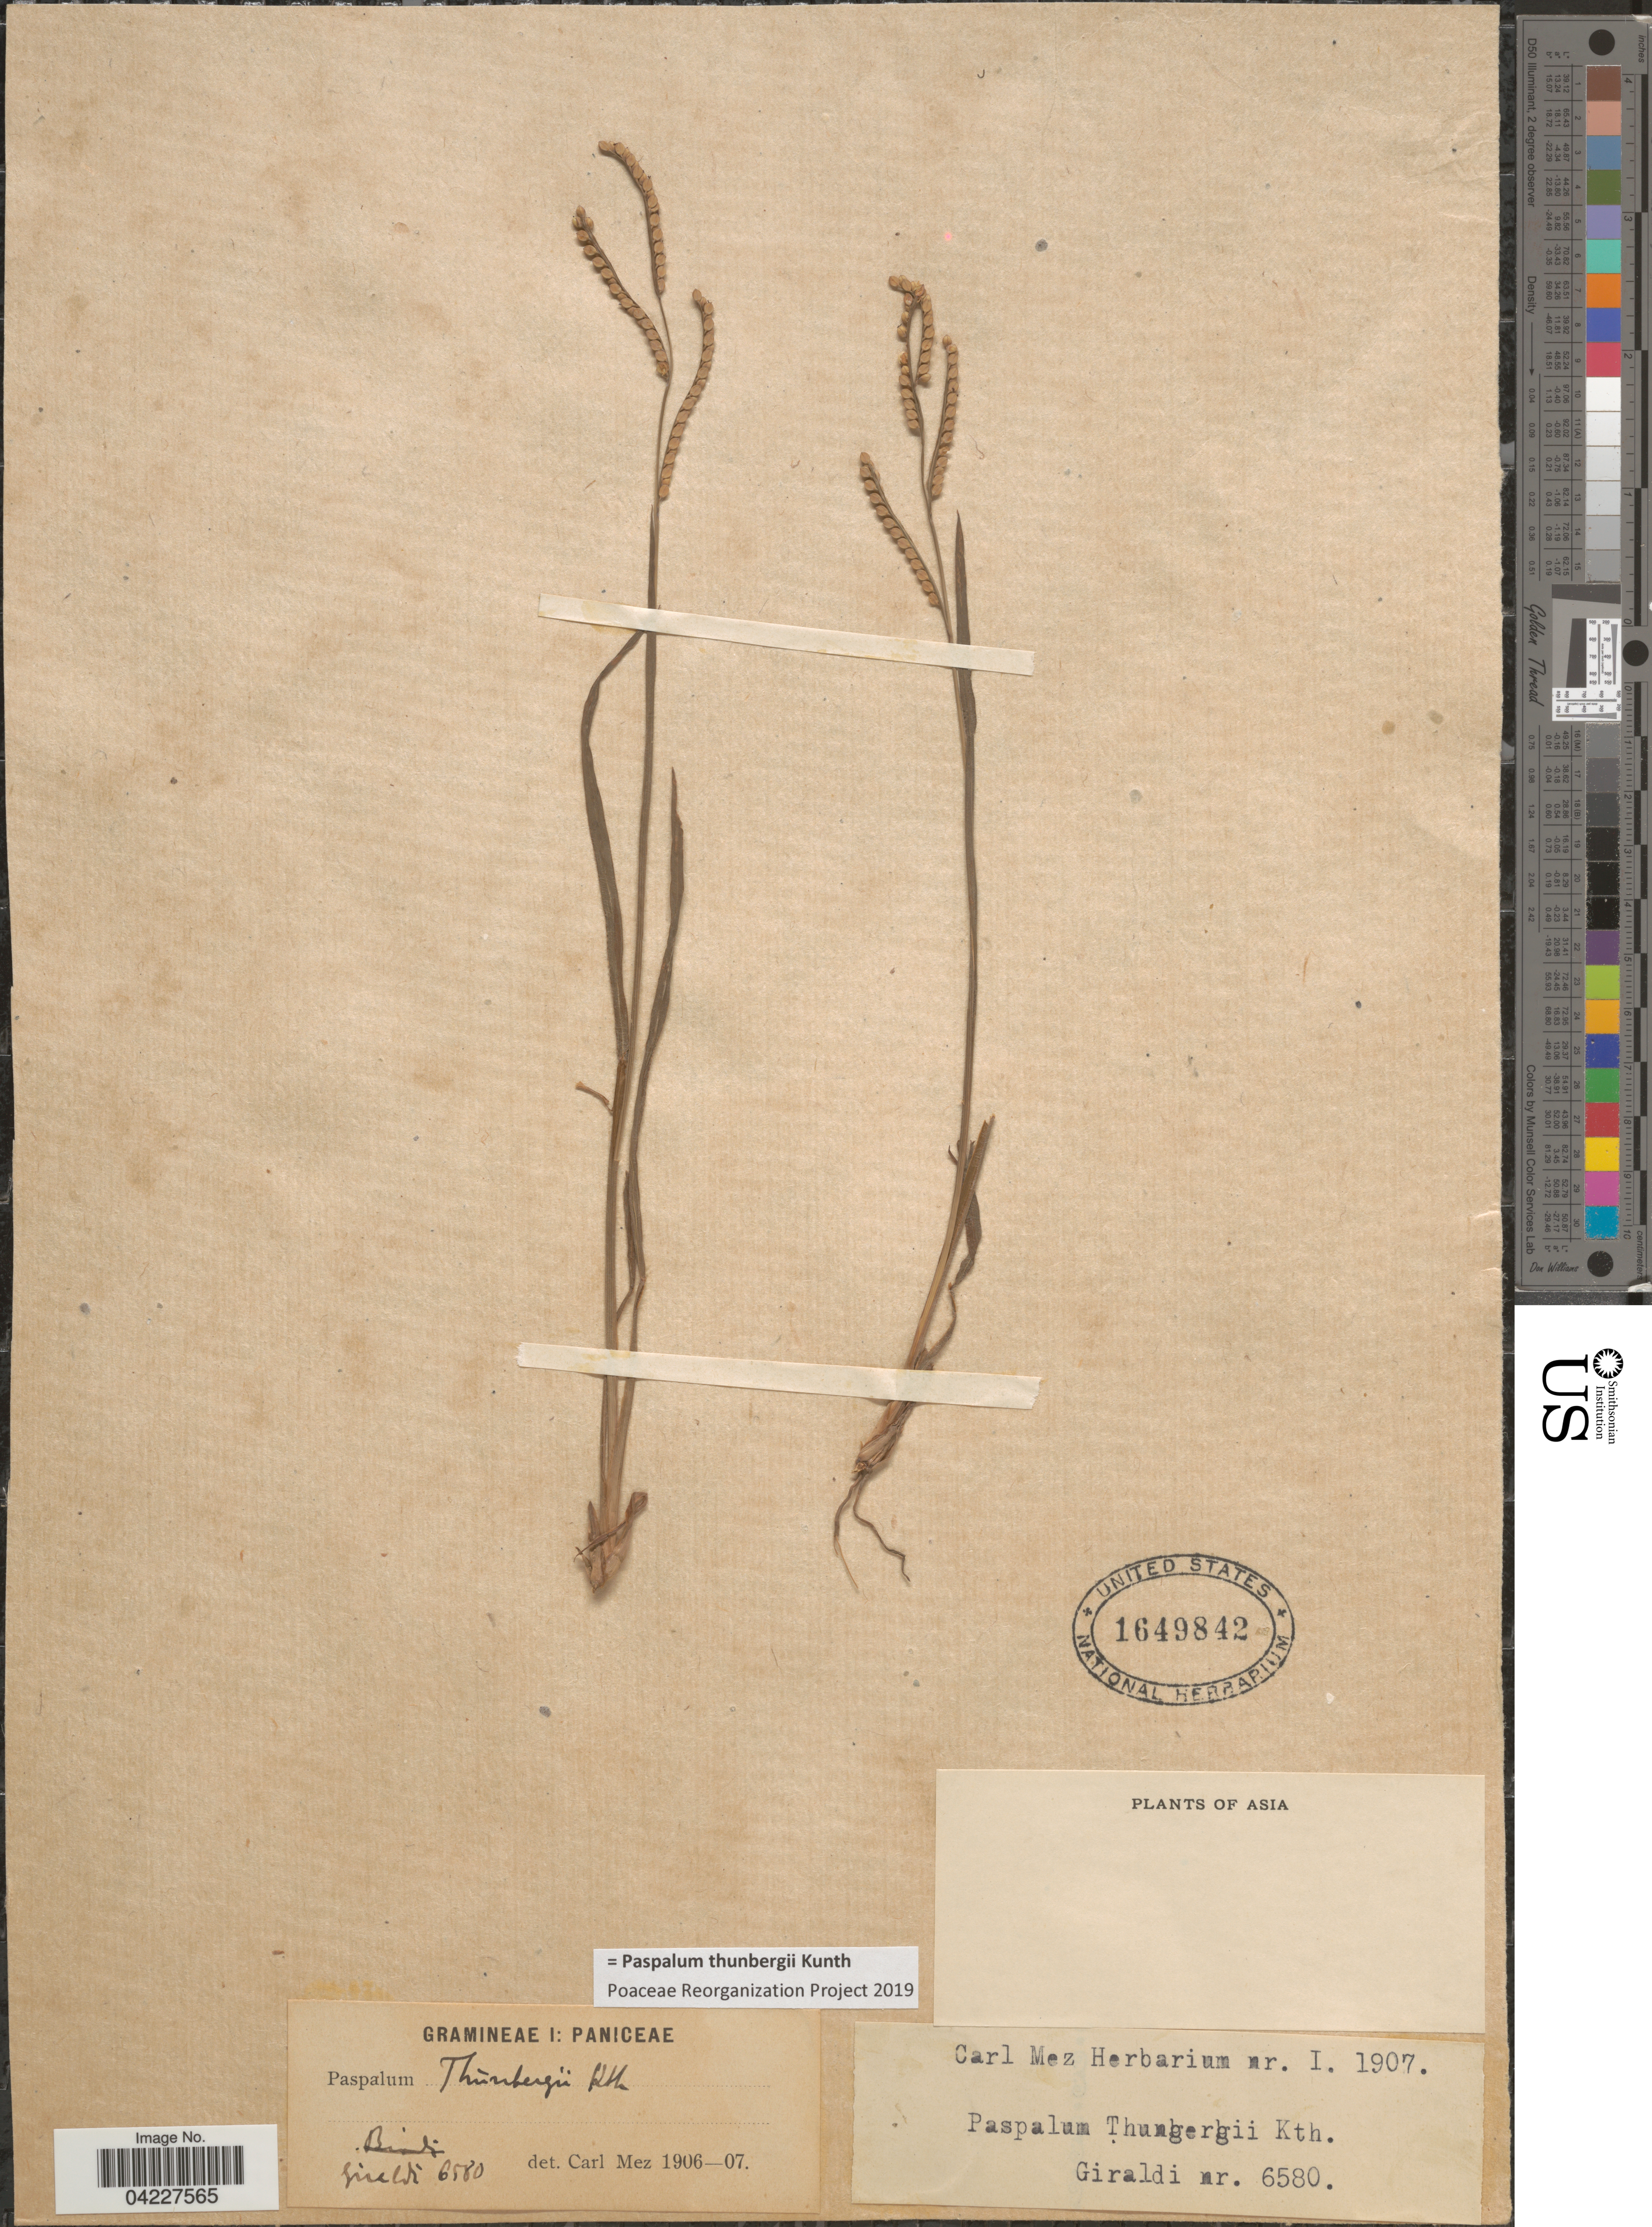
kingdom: Plantae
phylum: Tracheophyta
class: Liliopsida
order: Poales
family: Poaceae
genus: Paspalum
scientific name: Paspalum thunbergii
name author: Kunth ex Steud.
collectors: -. Giraldi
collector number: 6580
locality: Asia.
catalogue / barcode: US 1649842